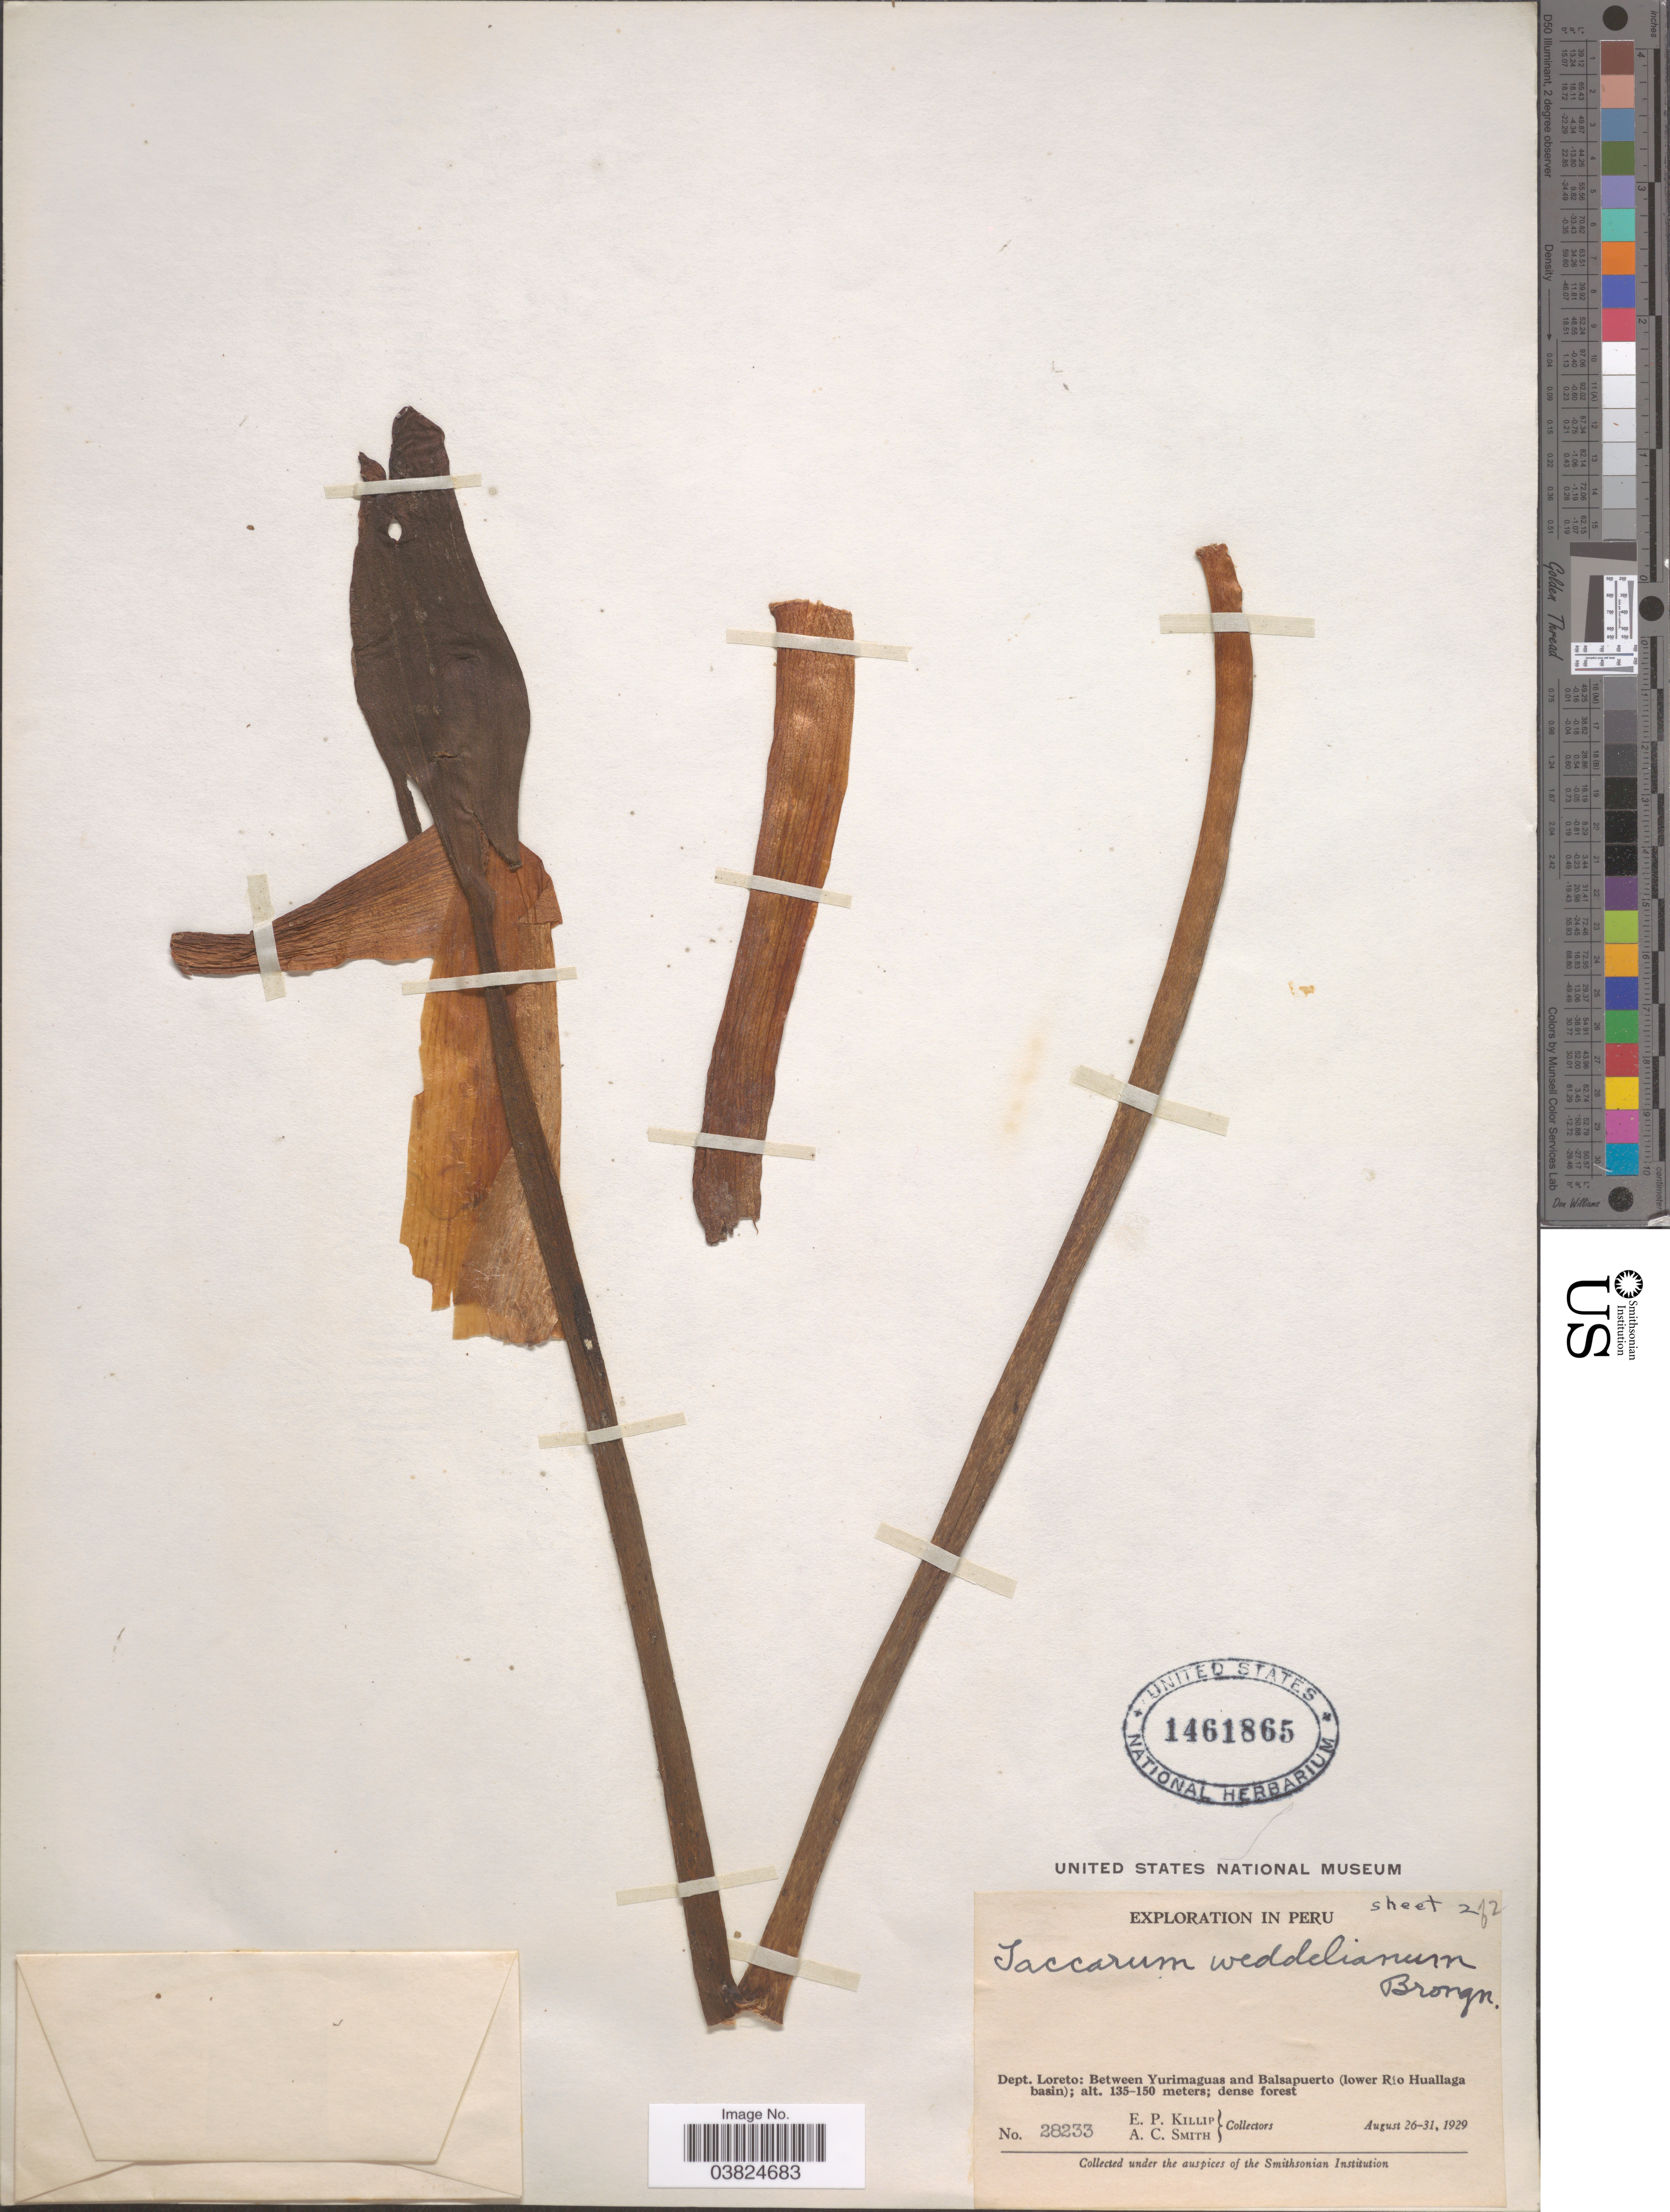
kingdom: Plantae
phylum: Tracheophyta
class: Liliopsida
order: Alismatales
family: Araceae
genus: Taccarum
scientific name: Taccarum weddellianum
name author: Brongn. ex Schott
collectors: E. P. Killip & A. C. Smith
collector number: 28233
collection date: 1929-08-26/1929-08-31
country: Peru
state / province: Loreto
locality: Dept. Loreto: Between Yurimaguas and Balsapuerto (lower Río Huallaga basin).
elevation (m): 135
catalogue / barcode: US 1461865